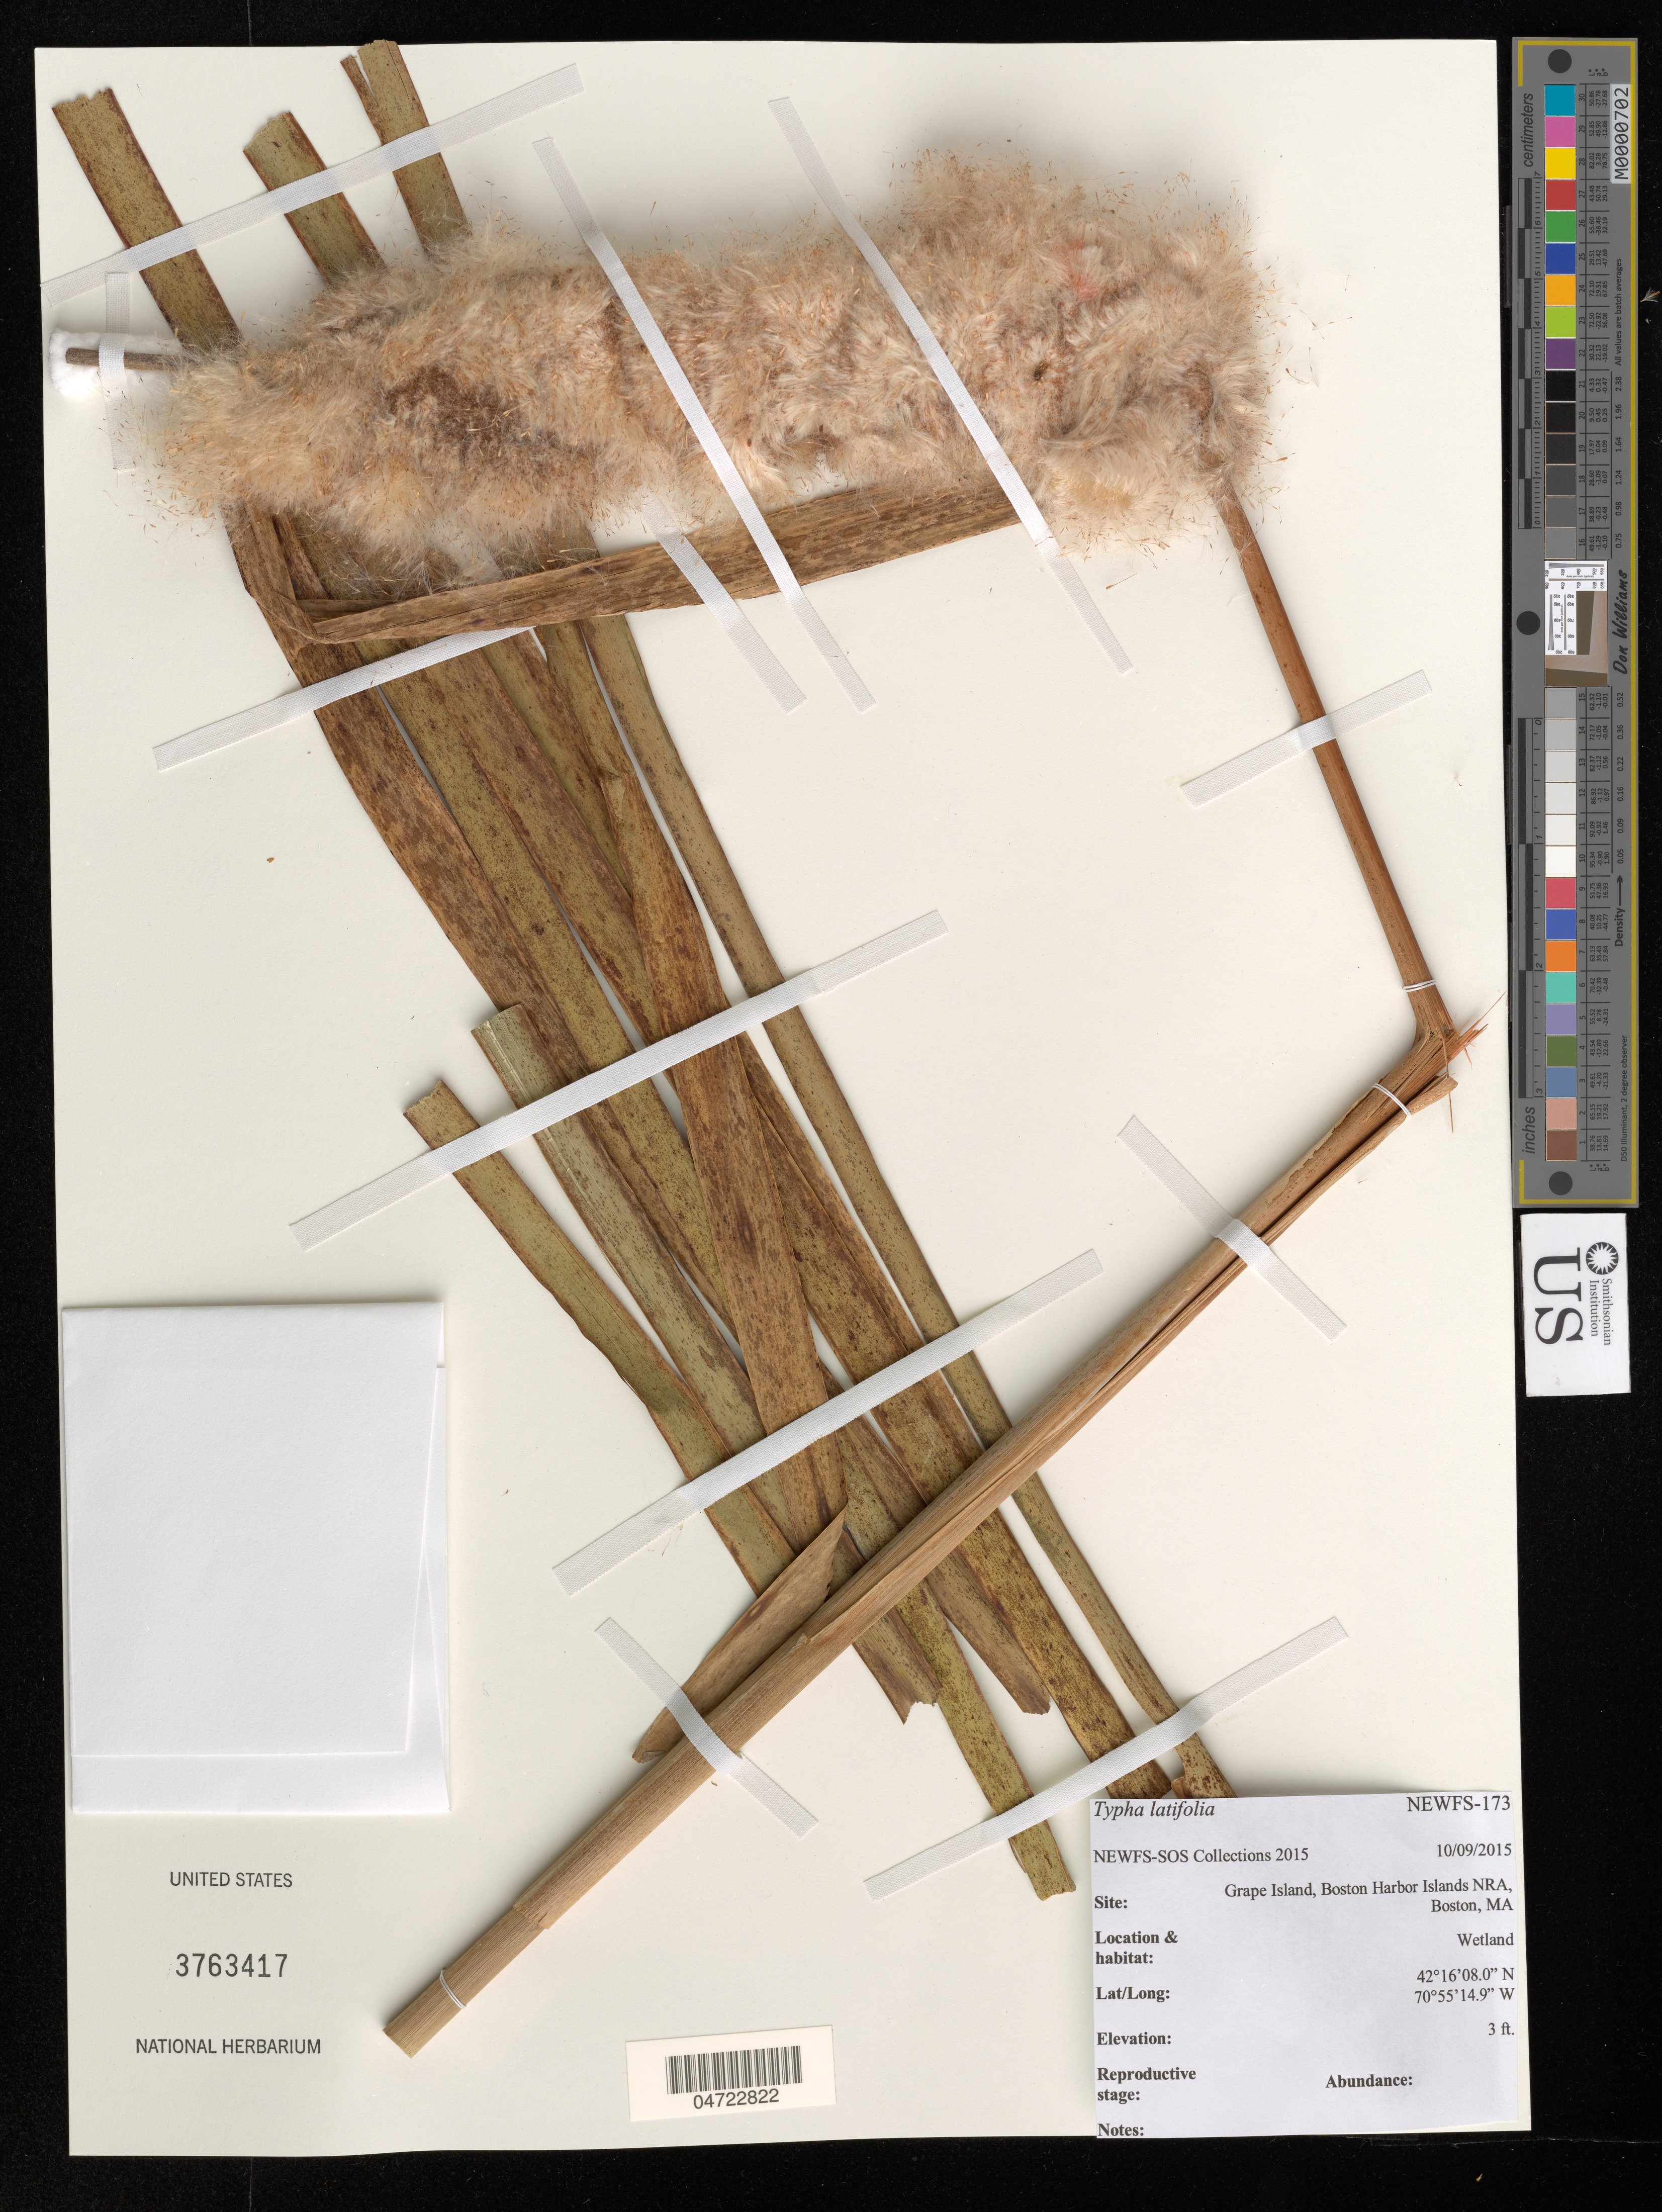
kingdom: Plantae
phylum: Tracheophyta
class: Liliopsida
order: Poales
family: Typhaceae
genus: Typha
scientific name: Typha latifolia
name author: L.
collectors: NEWFS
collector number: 3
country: United States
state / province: Massachusetts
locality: Site: Grape Island, Boston Harbor Islands NRA, Boston, MA.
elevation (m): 1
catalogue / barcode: US 3763417